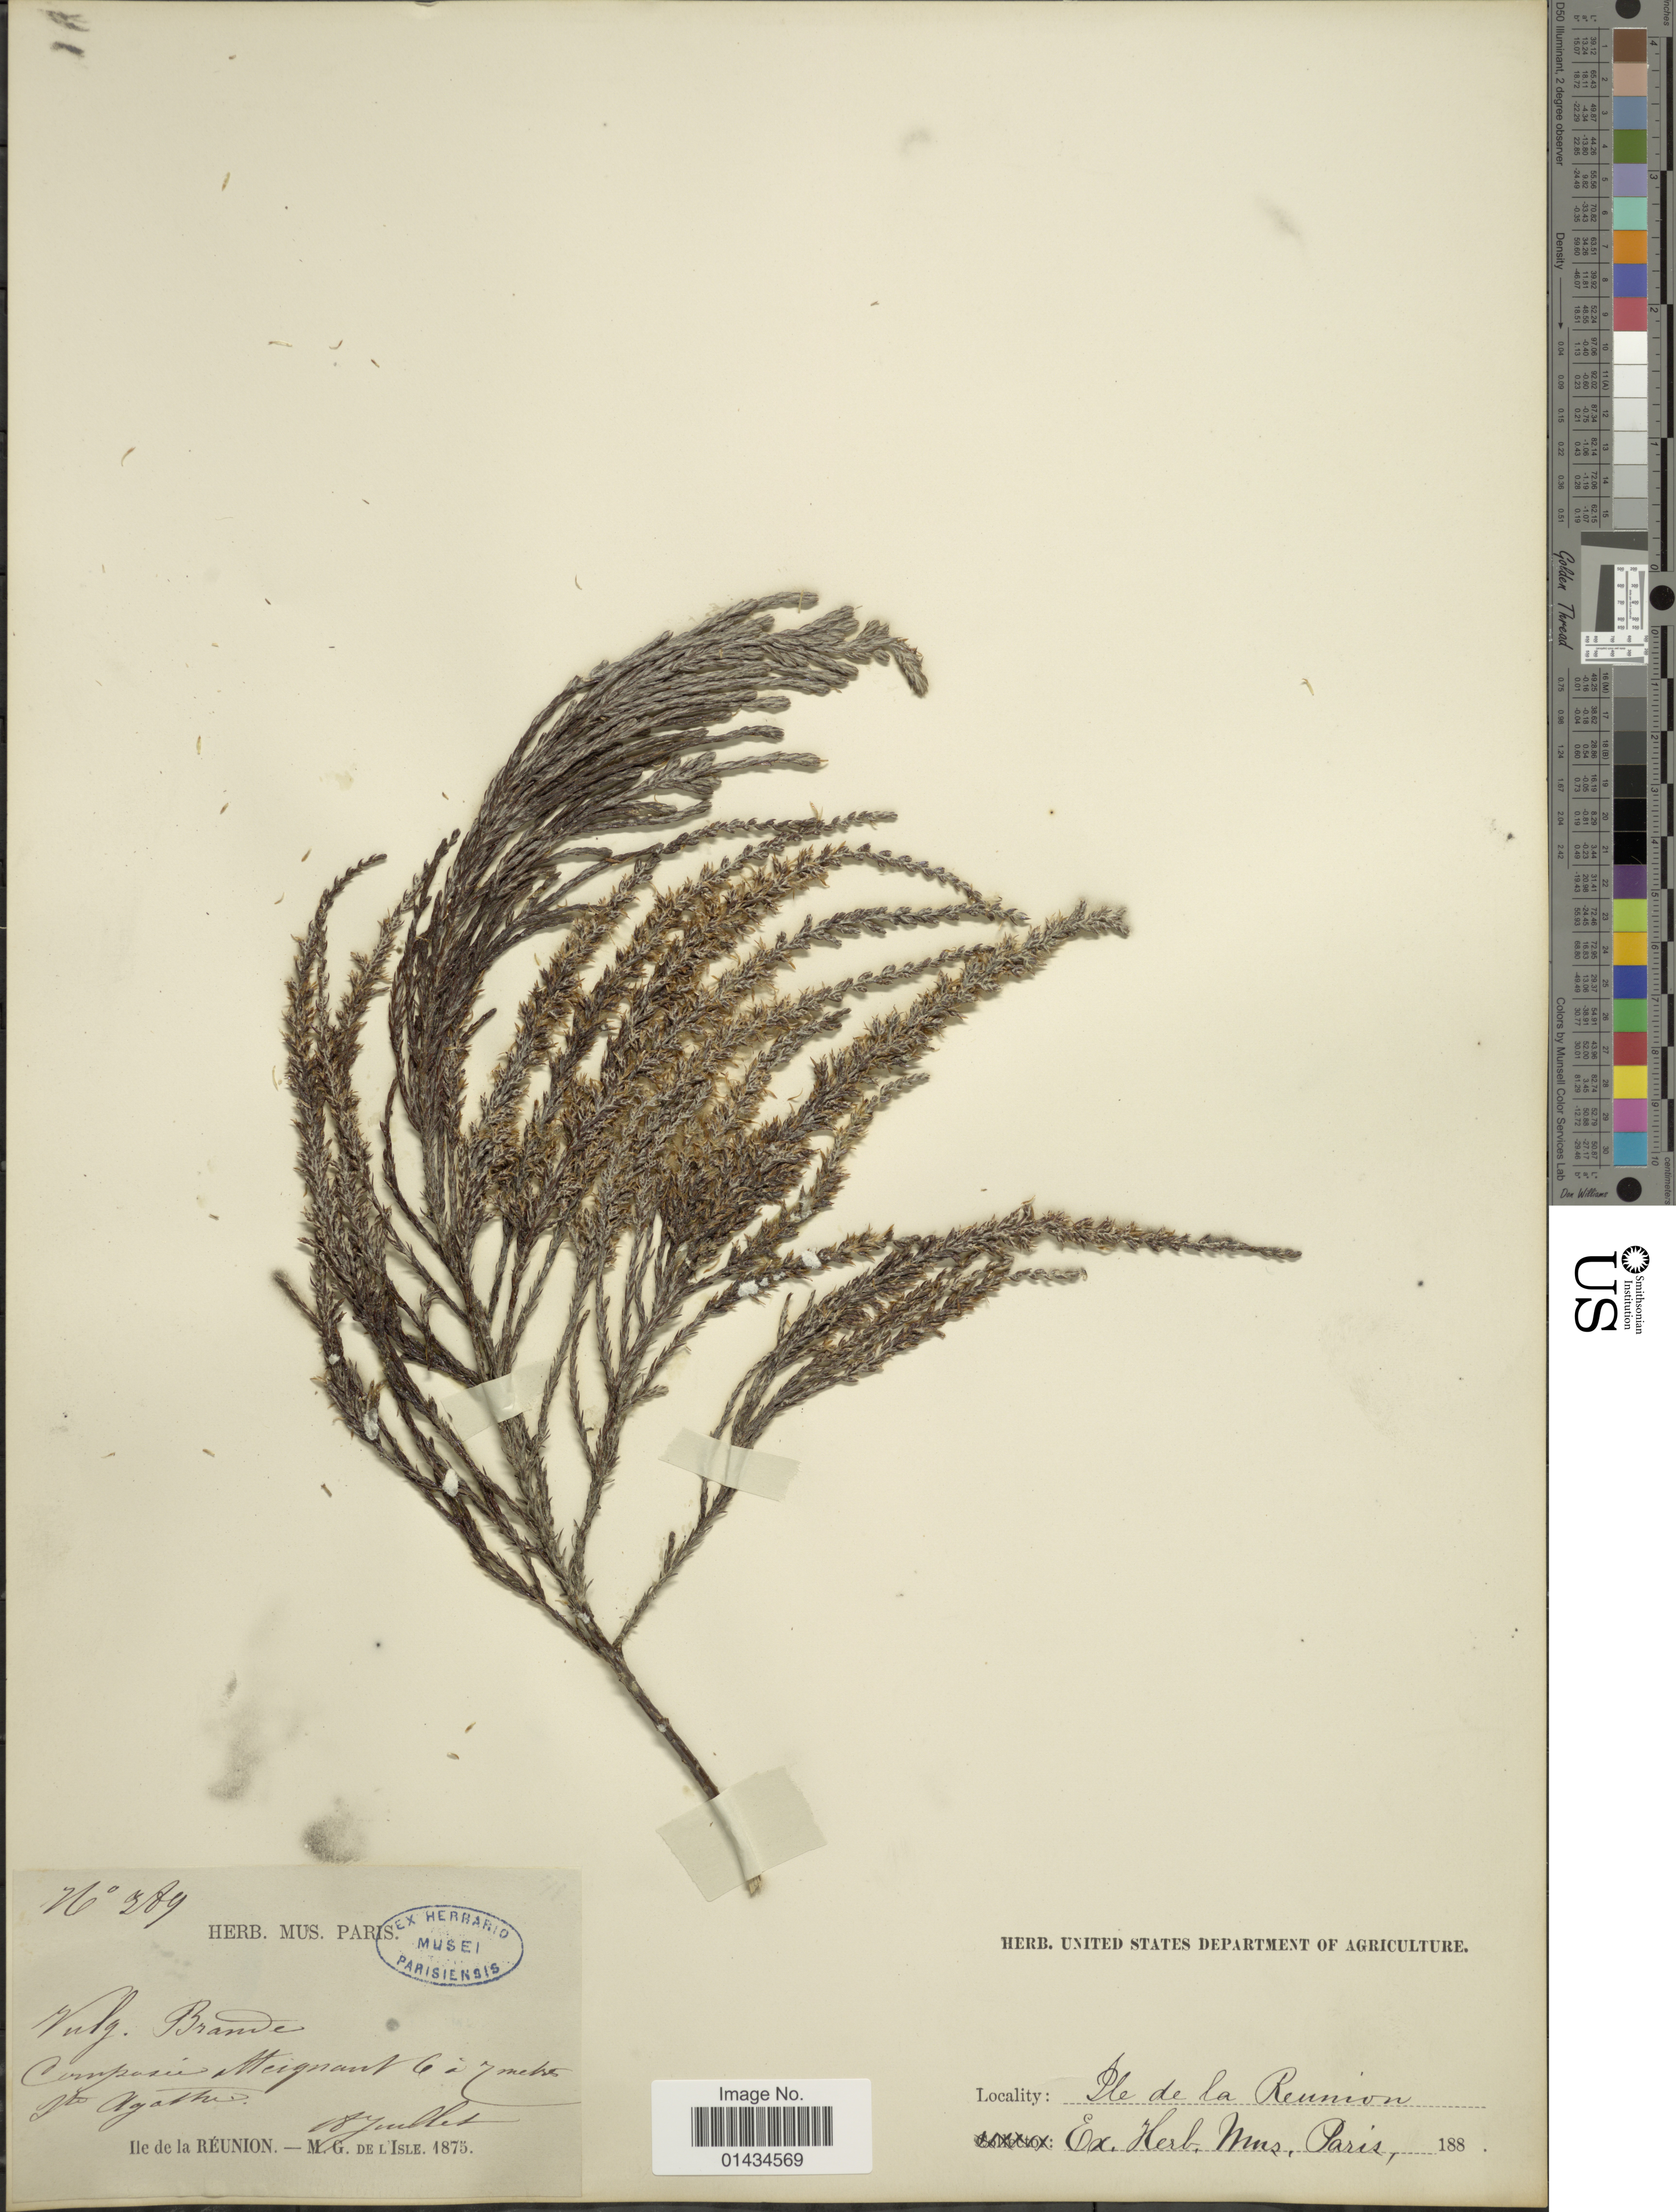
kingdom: Plantae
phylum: Tracheophyta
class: Magnoliopsida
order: Asterales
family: Asteraceae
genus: Stoebe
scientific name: Stoebe sp.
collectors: ex herb. Mus. Paris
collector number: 289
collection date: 1875-07-18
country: Réunion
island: Réunion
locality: Ile de la Reunion, Campasu Megnant [interpreted]